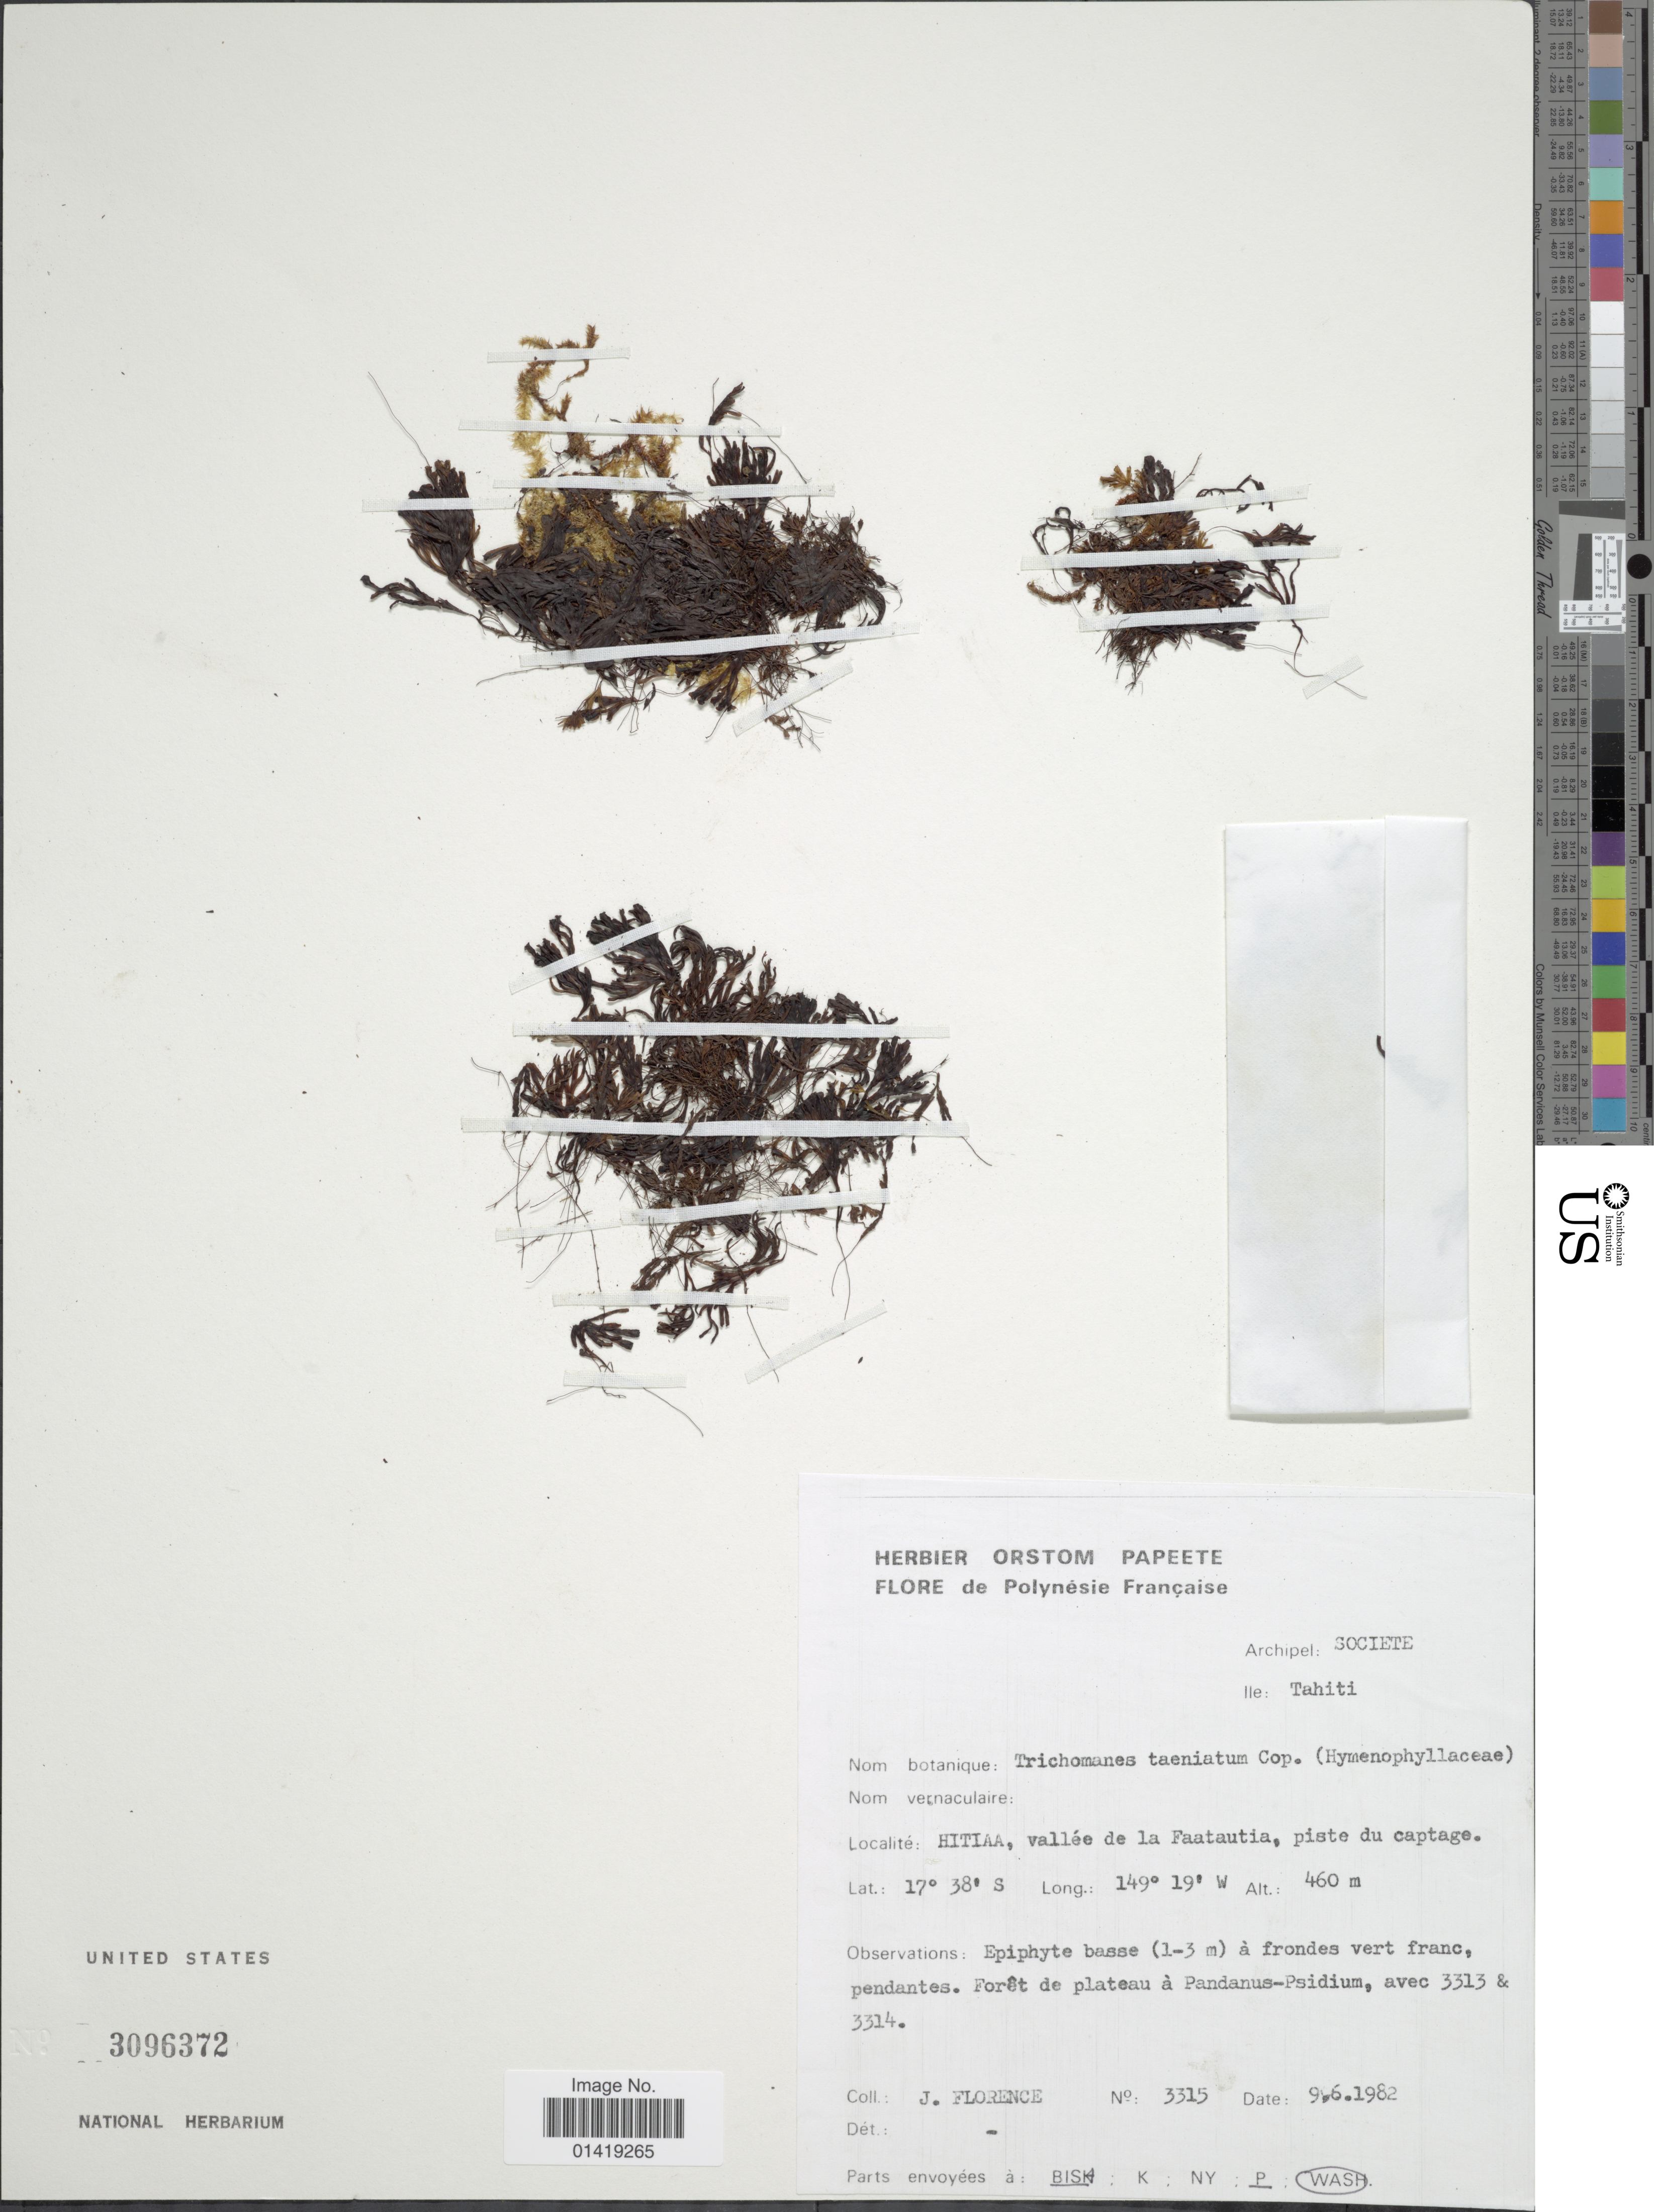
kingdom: Plantae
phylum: Tracheophyta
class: Polypodiopsida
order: Hymenophyllales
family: Hymenophyllaceae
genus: Hymenophyllum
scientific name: Hymenophyllum taeniatum (Copel.) comb. ined., 2015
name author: (Copel.)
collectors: J. Florence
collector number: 3315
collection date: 1982-06-09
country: French Polynesia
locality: Archipel: Societe Ile: Tahiti Hitiaa vallee de la Faatautia piste du captage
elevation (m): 460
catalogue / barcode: US 3096372